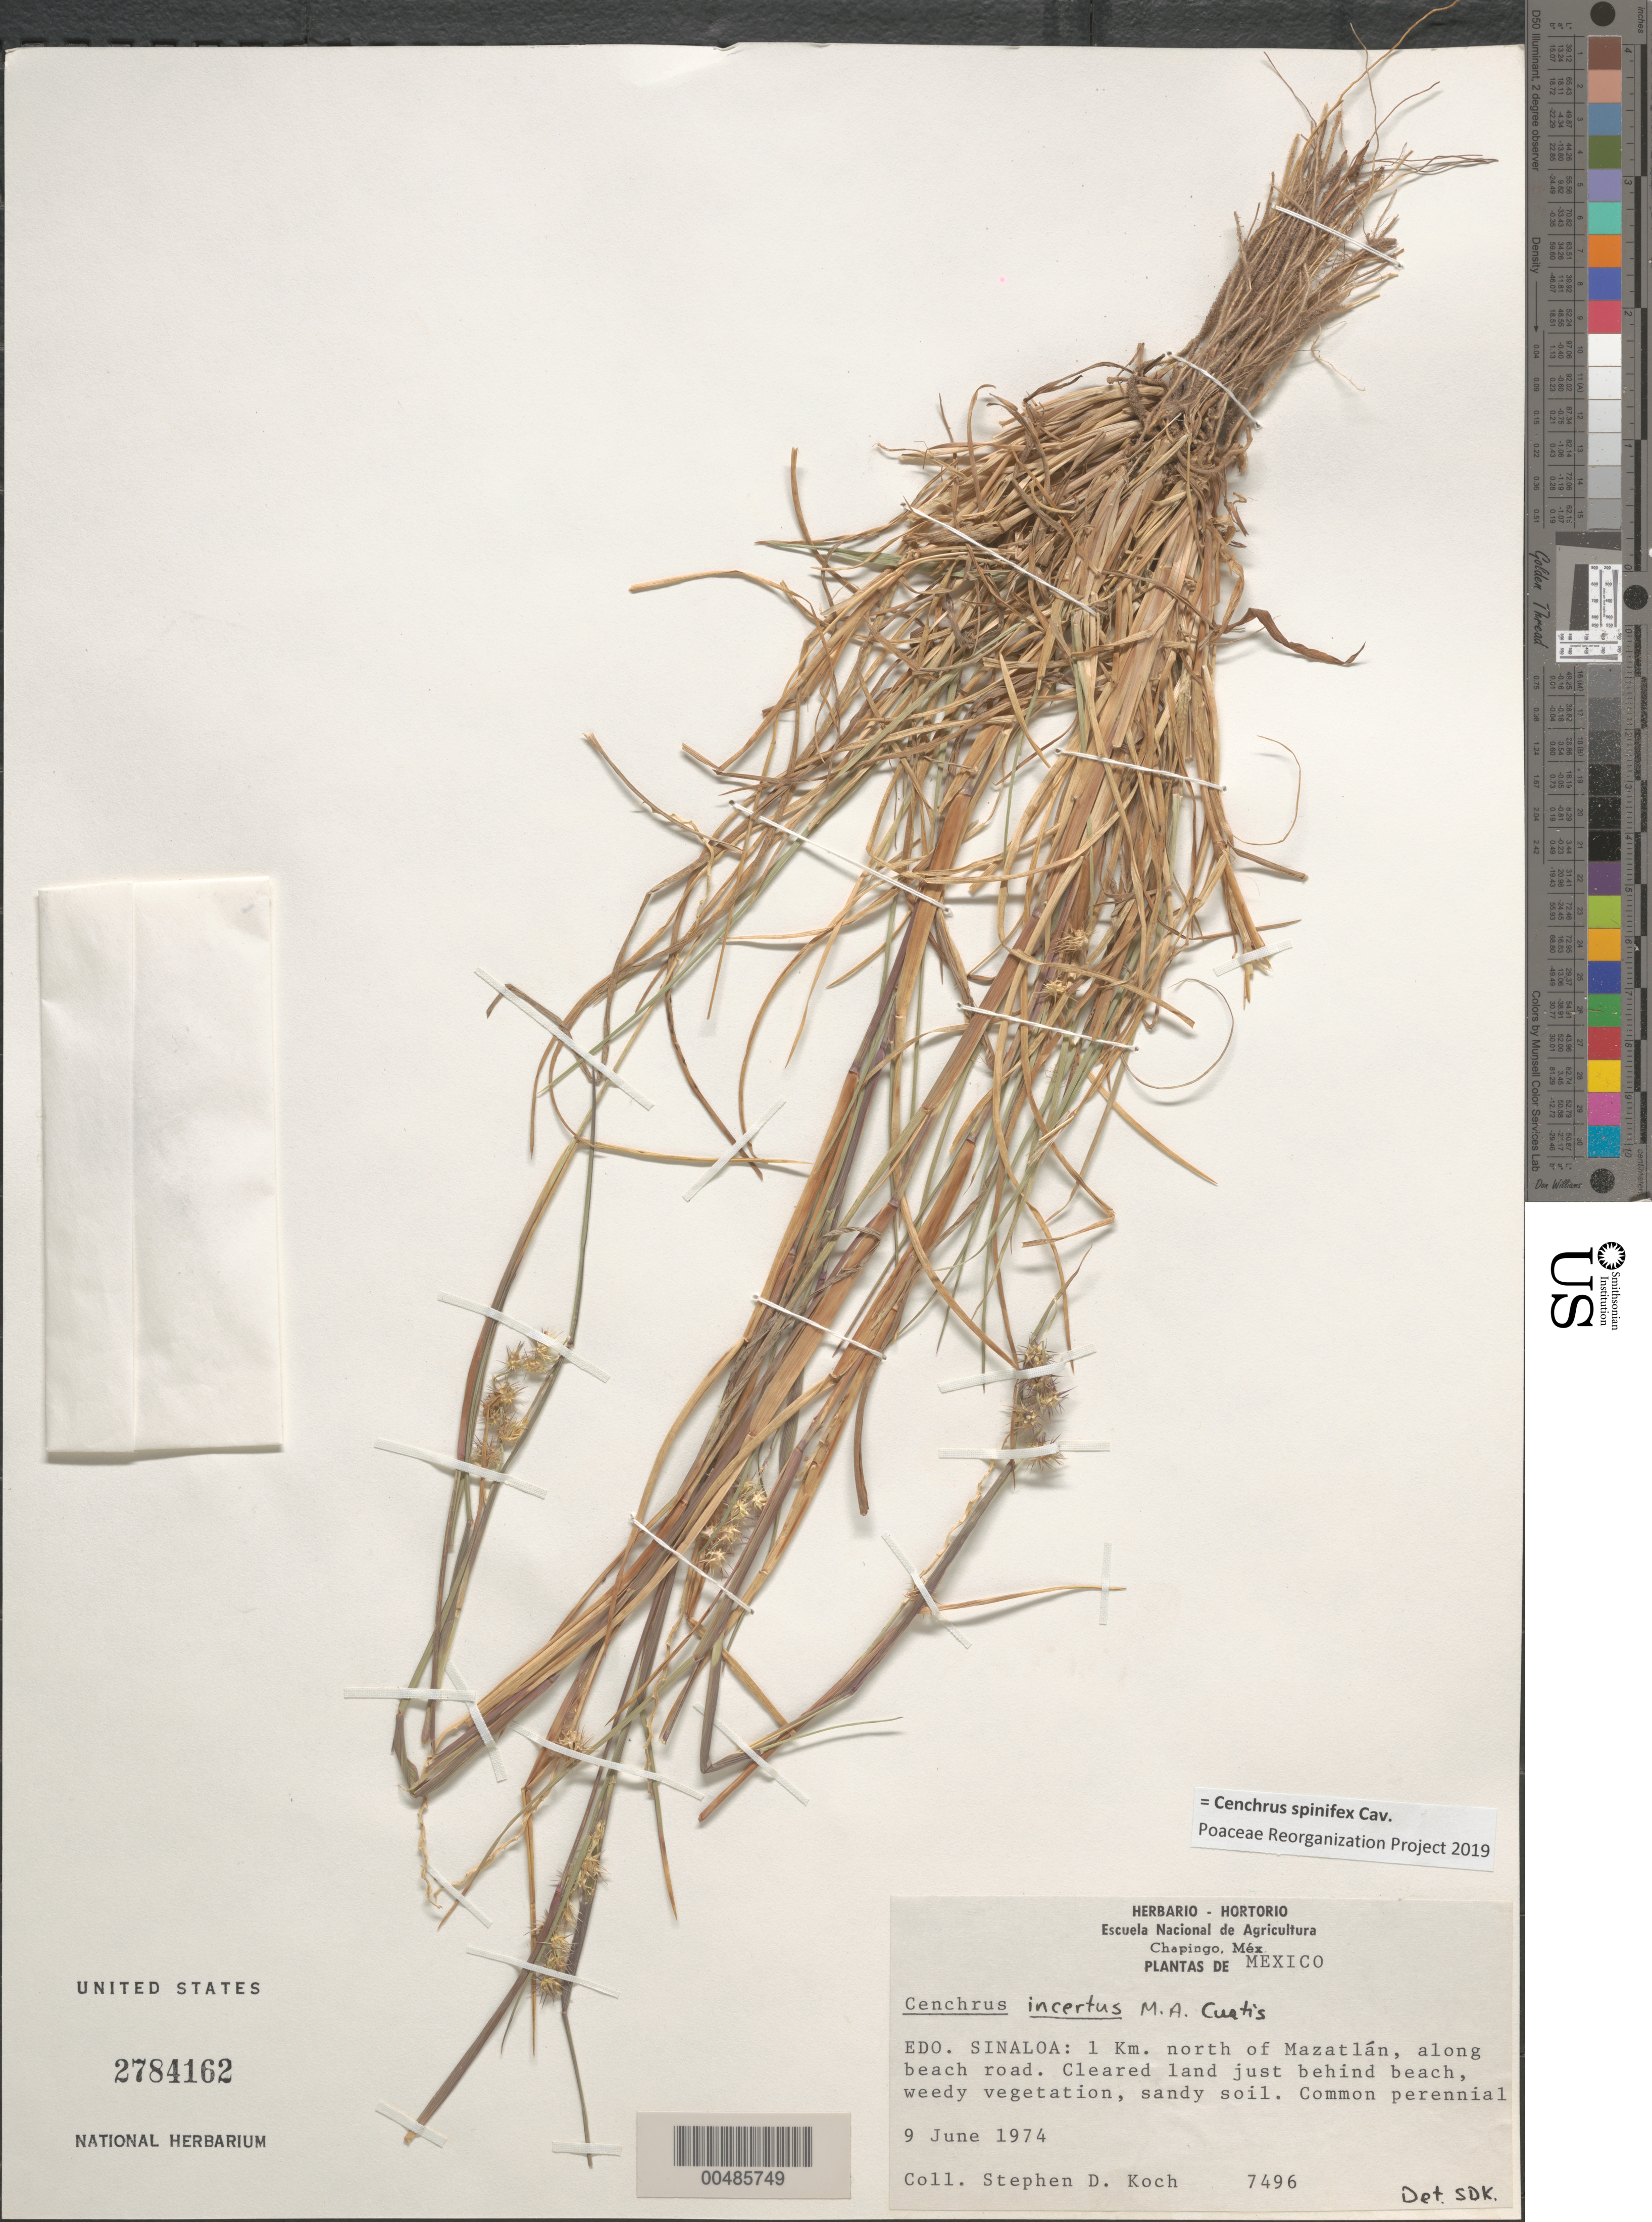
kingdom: Plantae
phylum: Tracheophyta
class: Liliopsida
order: Poales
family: Poaceae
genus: Cenchrus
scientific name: Cenchrus spinifex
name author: Cav.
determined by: Poaceae Reorganization Project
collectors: S. D. Koch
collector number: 7496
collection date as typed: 9 Jun 1974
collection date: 1974-06-09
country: Mexico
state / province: Sinaloa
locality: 1 km N of Mazatlán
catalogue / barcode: US 2784162